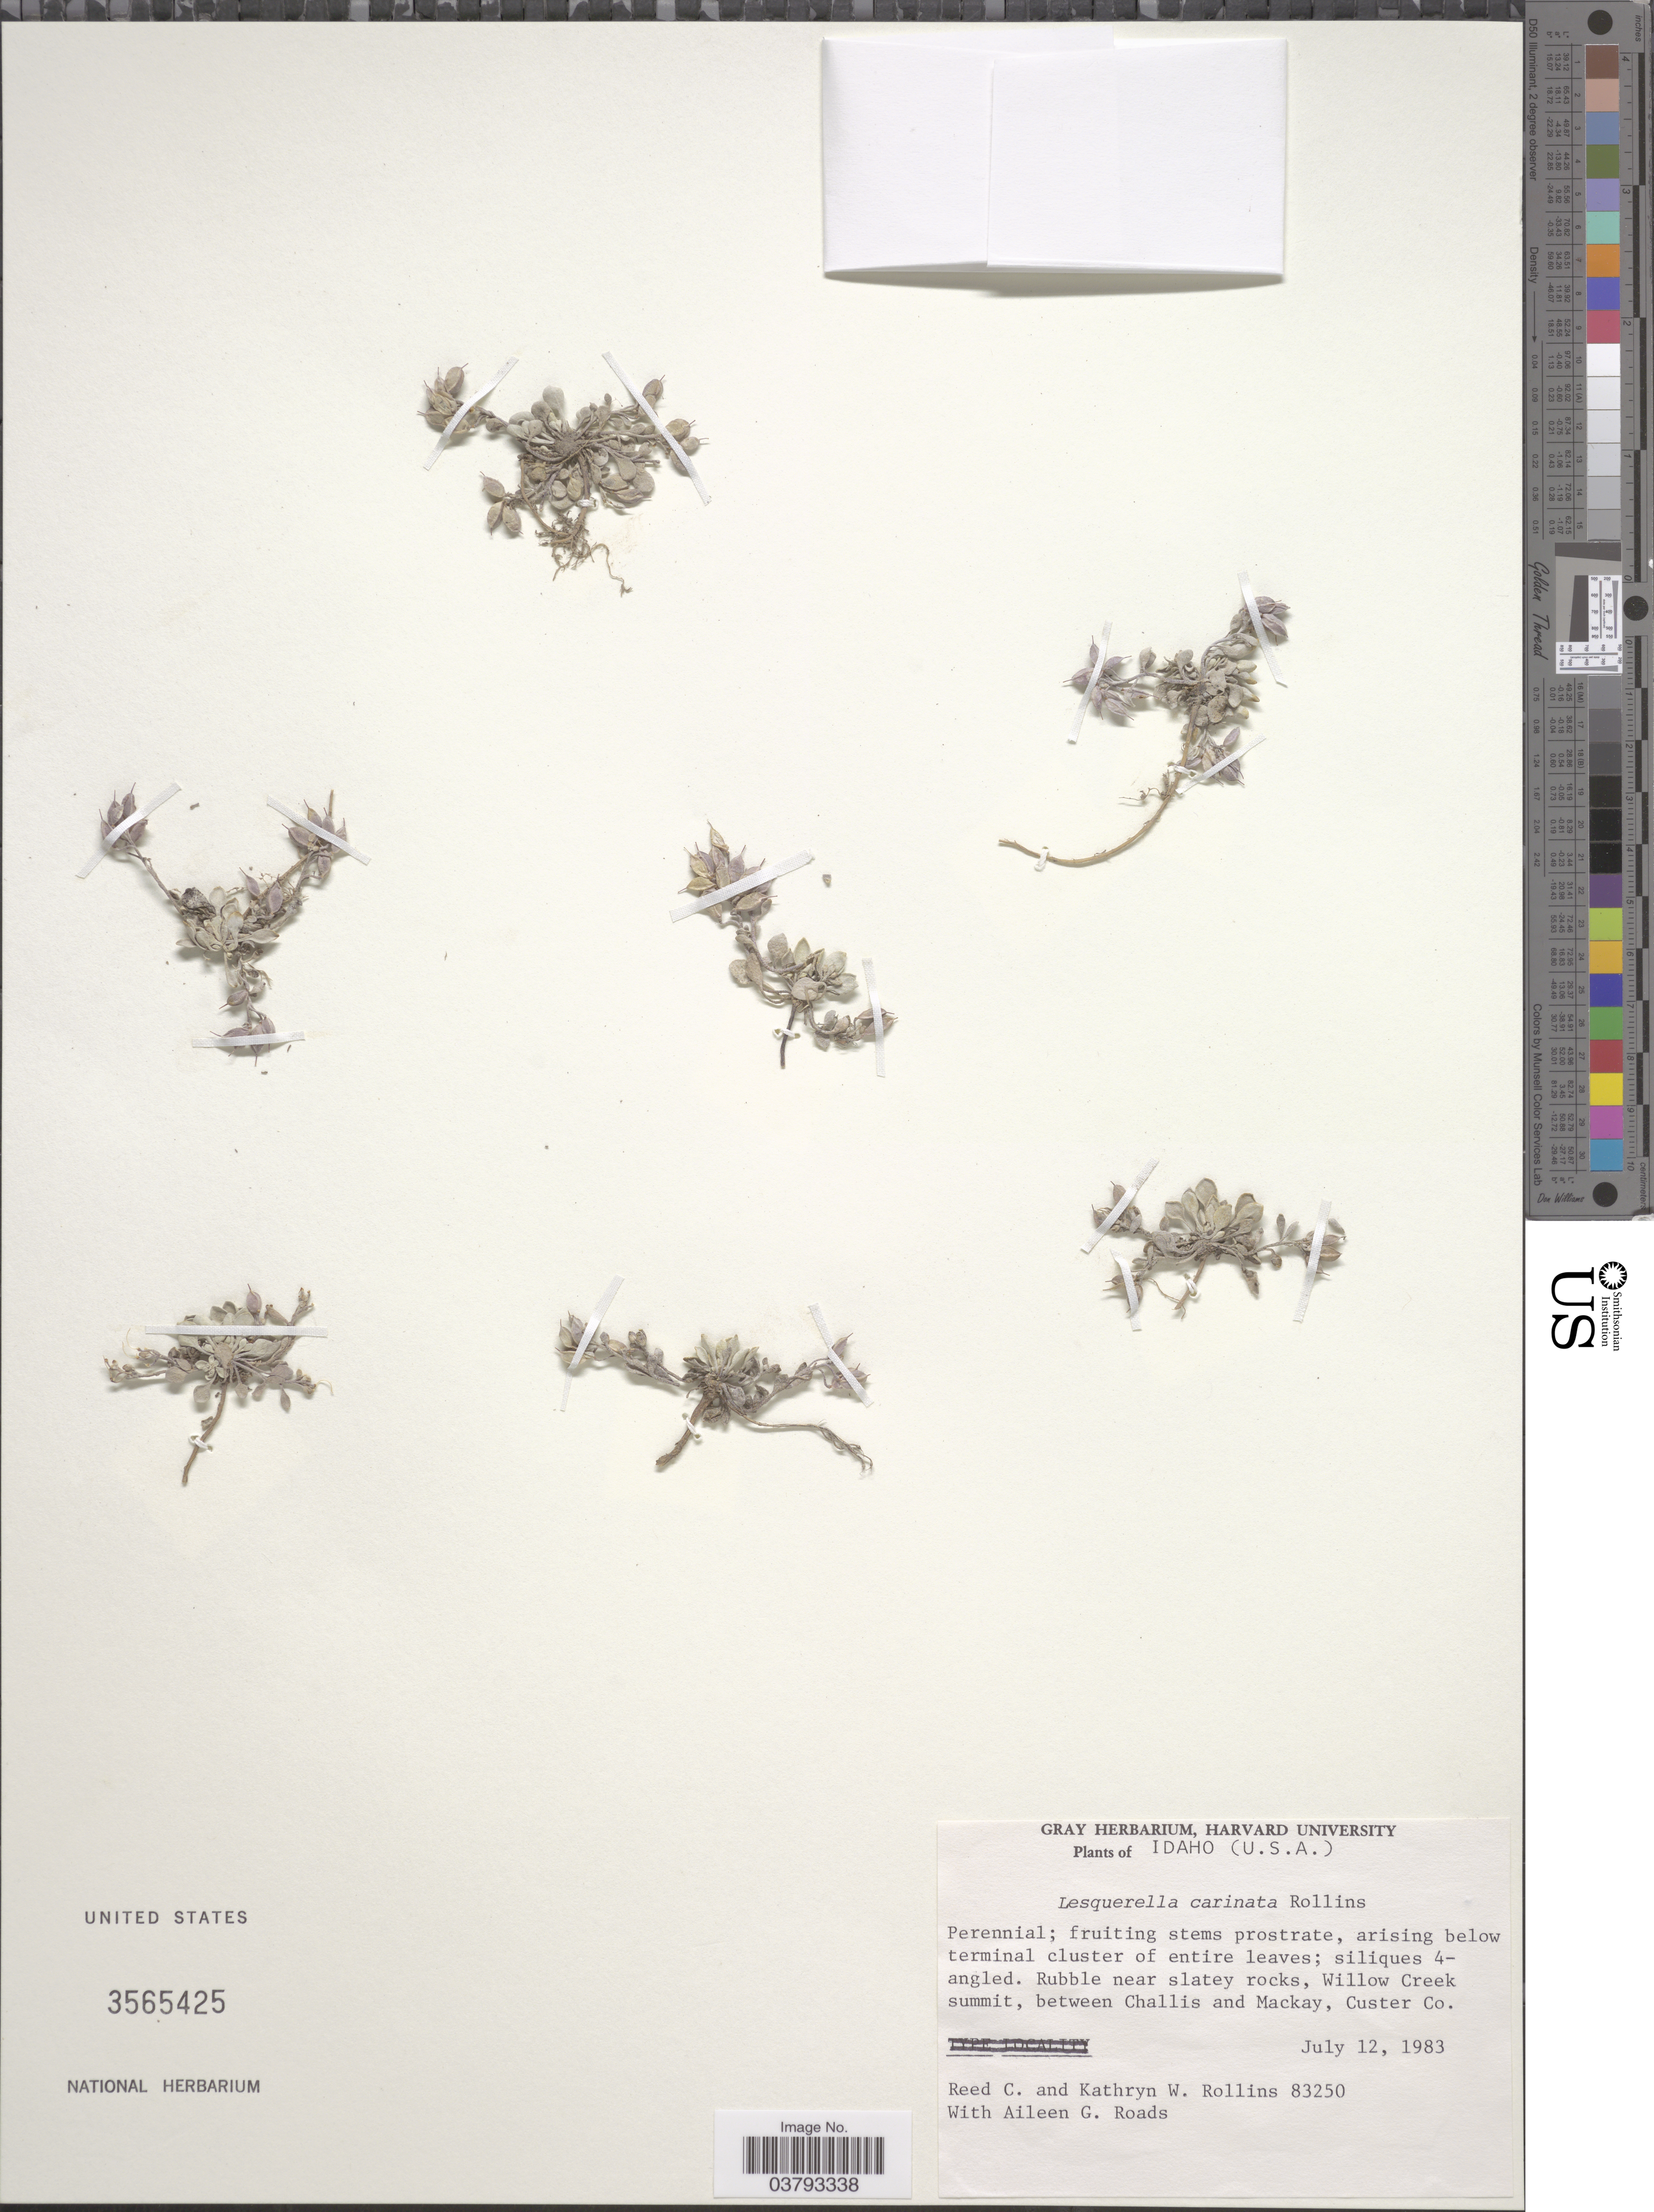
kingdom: Plantae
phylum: Tracheophyta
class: Magnoliopsida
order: Brassicales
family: Brassicaceae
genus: Lesquerella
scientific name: Lesquerella carinata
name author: Rollins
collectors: R. C. Rollins, K. W. Rollins & A. Roads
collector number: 83250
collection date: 1983-07-12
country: United States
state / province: Idaho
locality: Rubble near slatey rocks, Willow Creek summit, between Challis and Mackay, Custer Co.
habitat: rubble near slatey rocks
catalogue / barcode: US 3565425